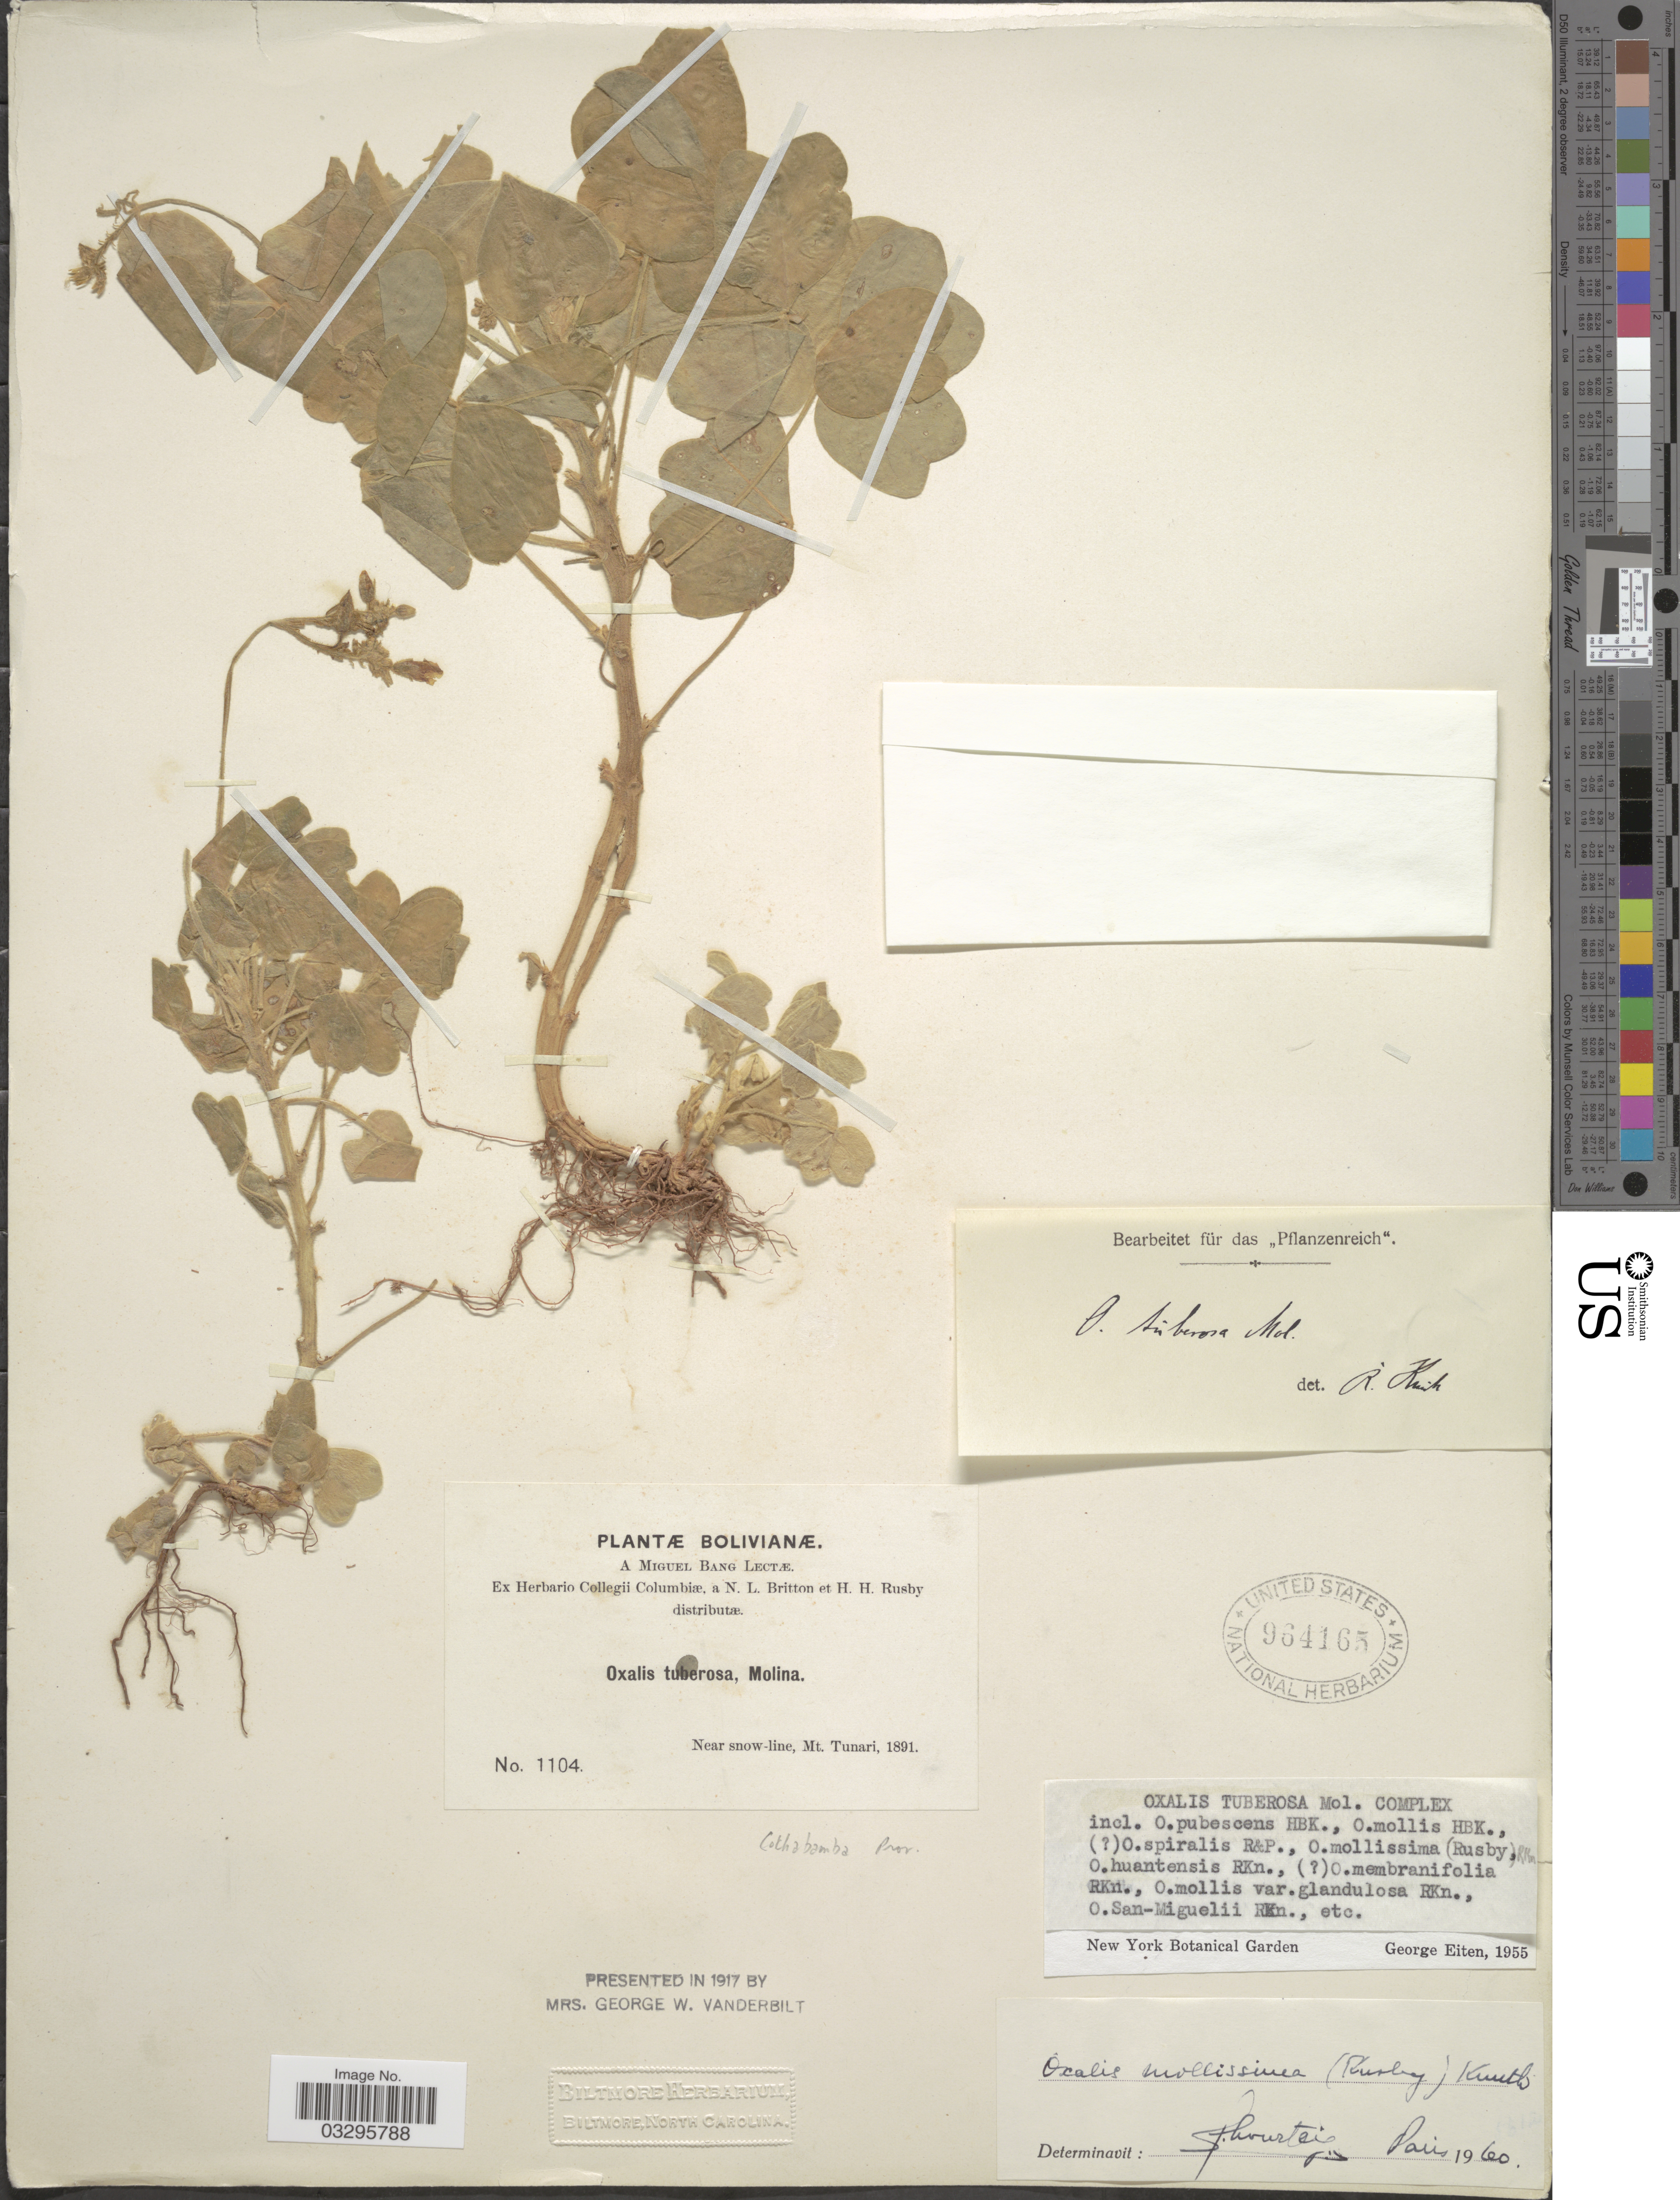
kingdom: Plantae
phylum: Tracheophyta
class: Magnoliopsida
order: Oxalidales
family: Oxalidaceae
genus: Oxalis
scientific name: Oxalis mollissima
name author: (Rusby) R. Knuth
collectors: M. Bang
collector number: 1104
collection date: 1891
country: Bolivia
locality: Near snow-line, Mt. Tunari.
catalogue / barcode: US 964165